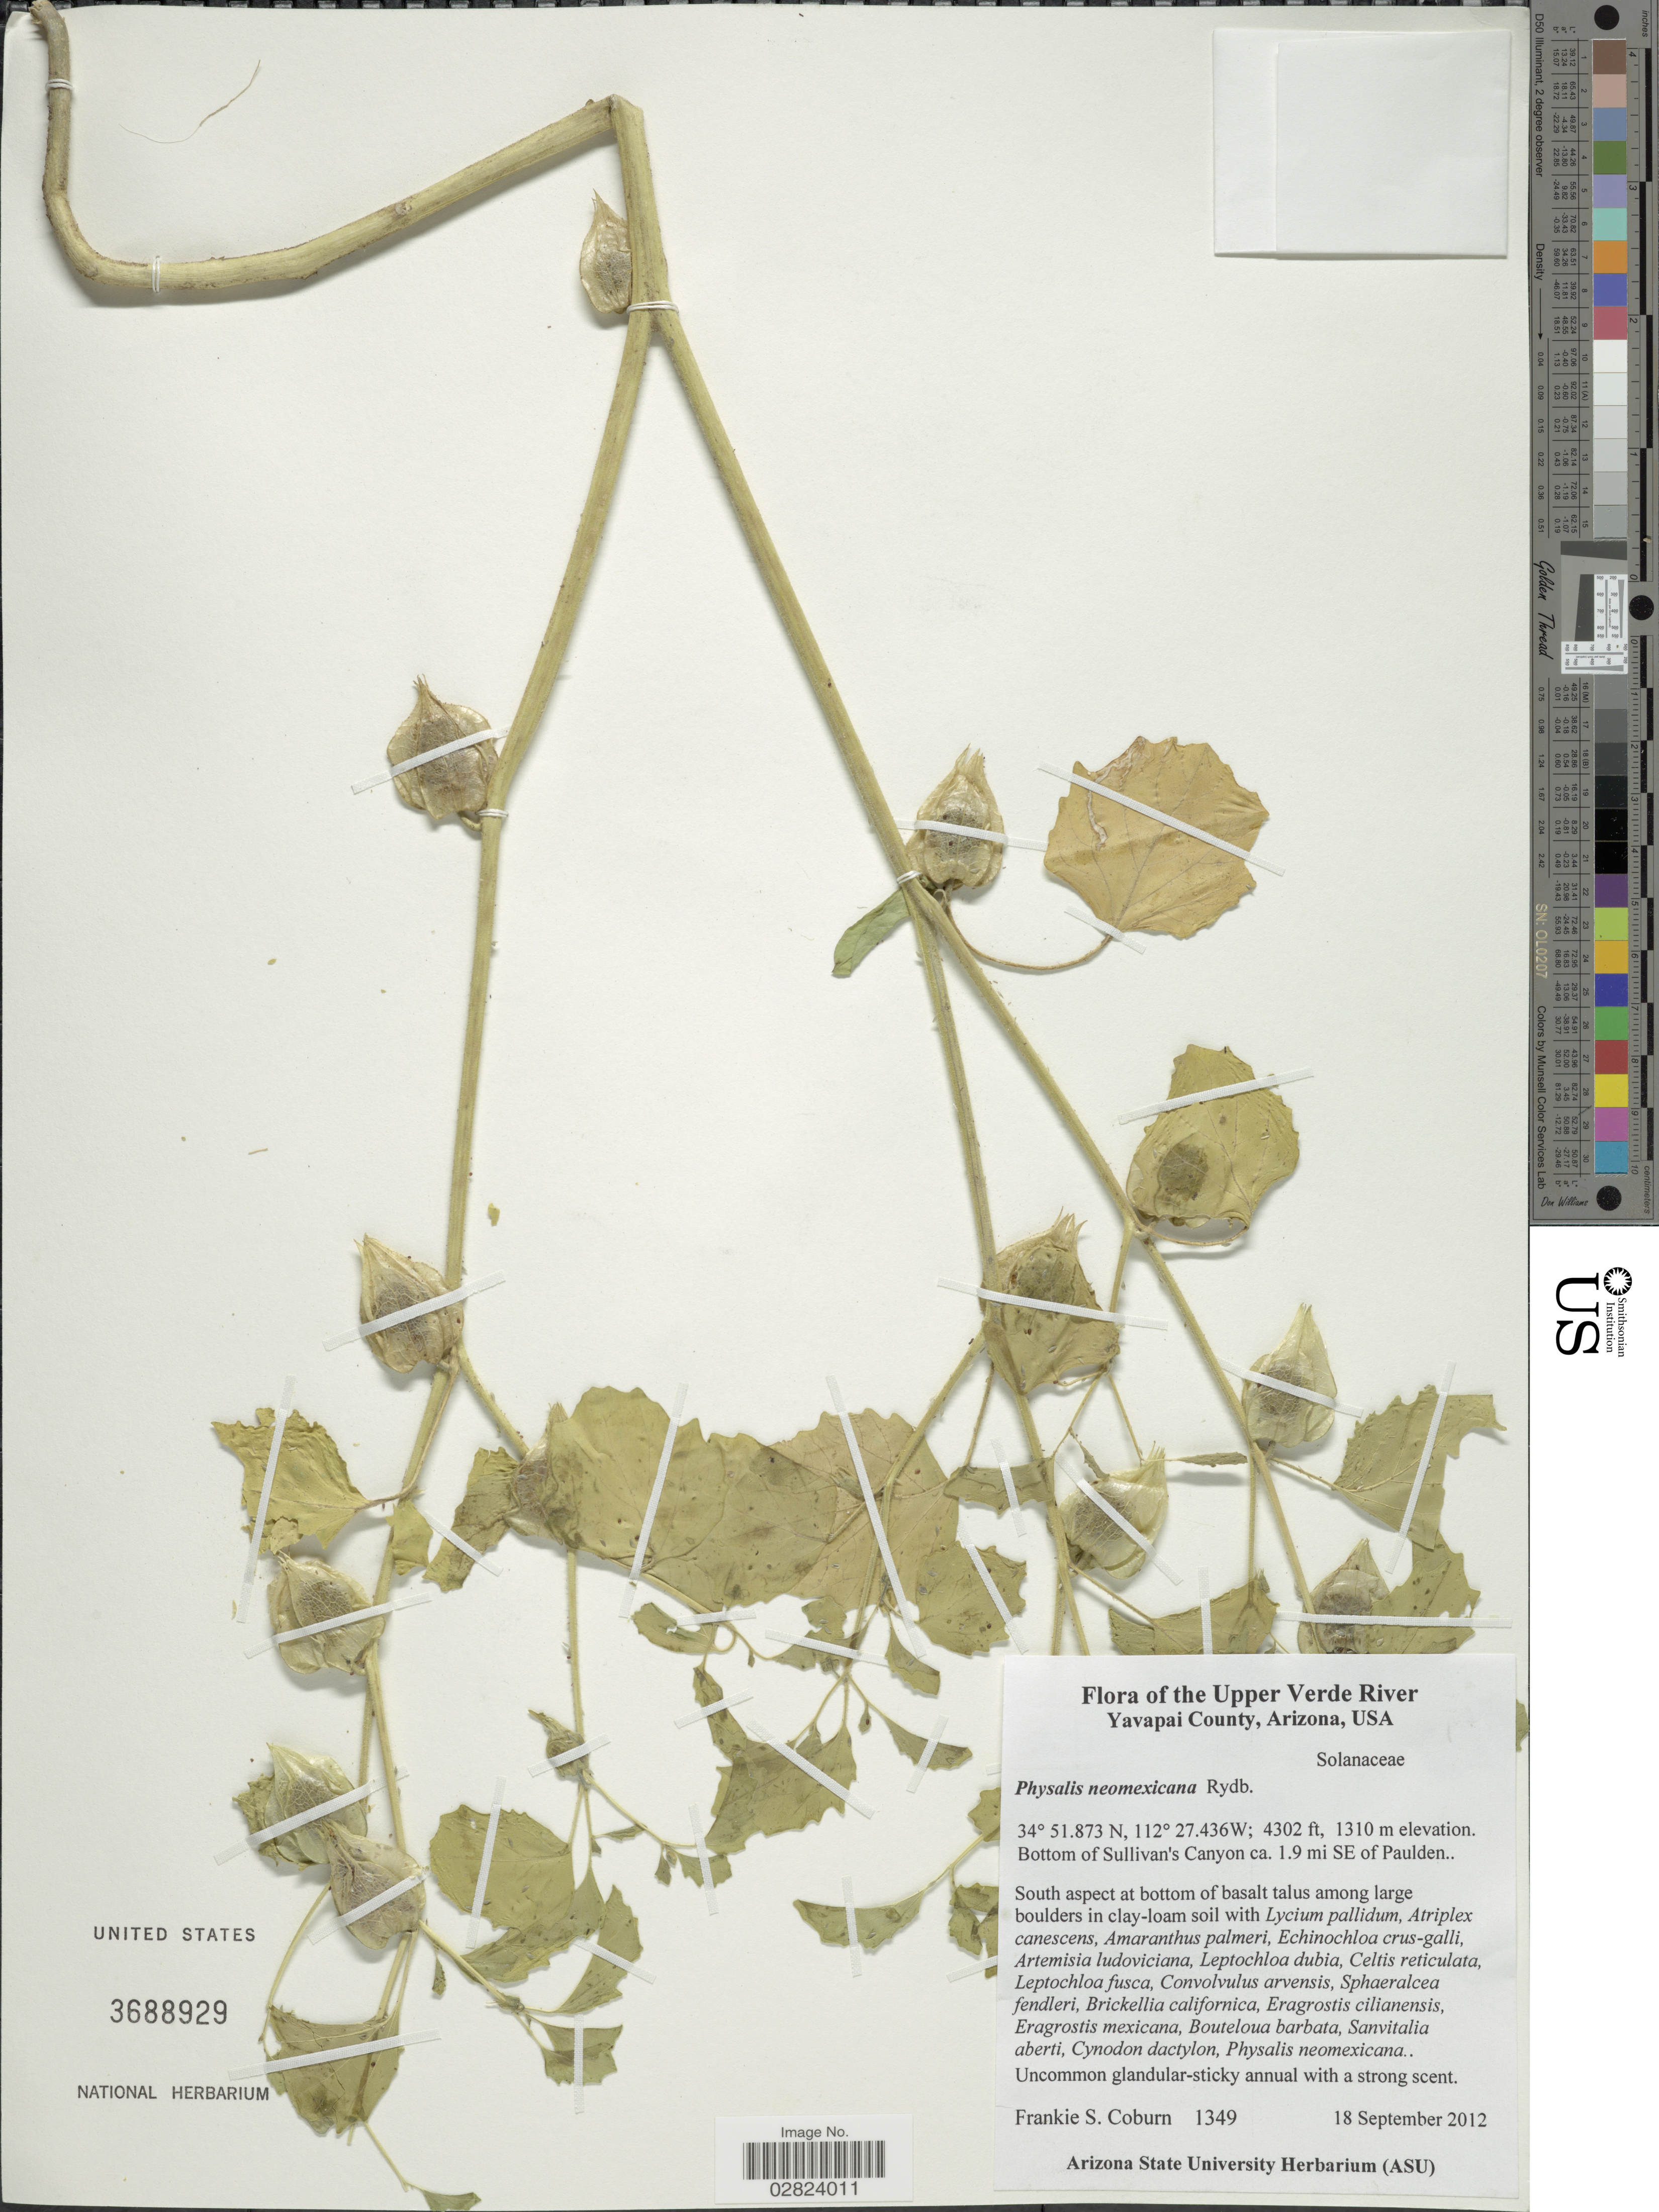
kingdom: Plantae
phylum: Tracheophyta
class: Magnoliopsida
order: Solanales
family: Solanaceae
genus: Physalis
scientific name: Physalis neomexicana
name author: Rydb.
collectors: F. Coburn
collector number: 1349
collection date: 2012-09-18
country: United States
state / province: Arizona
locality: Upper Verde River. Yavapai County. Bottom of Sullivan's Canyon ca. 1.9 mi SE of Paulden.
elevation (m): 1310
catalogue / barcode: US 3688929